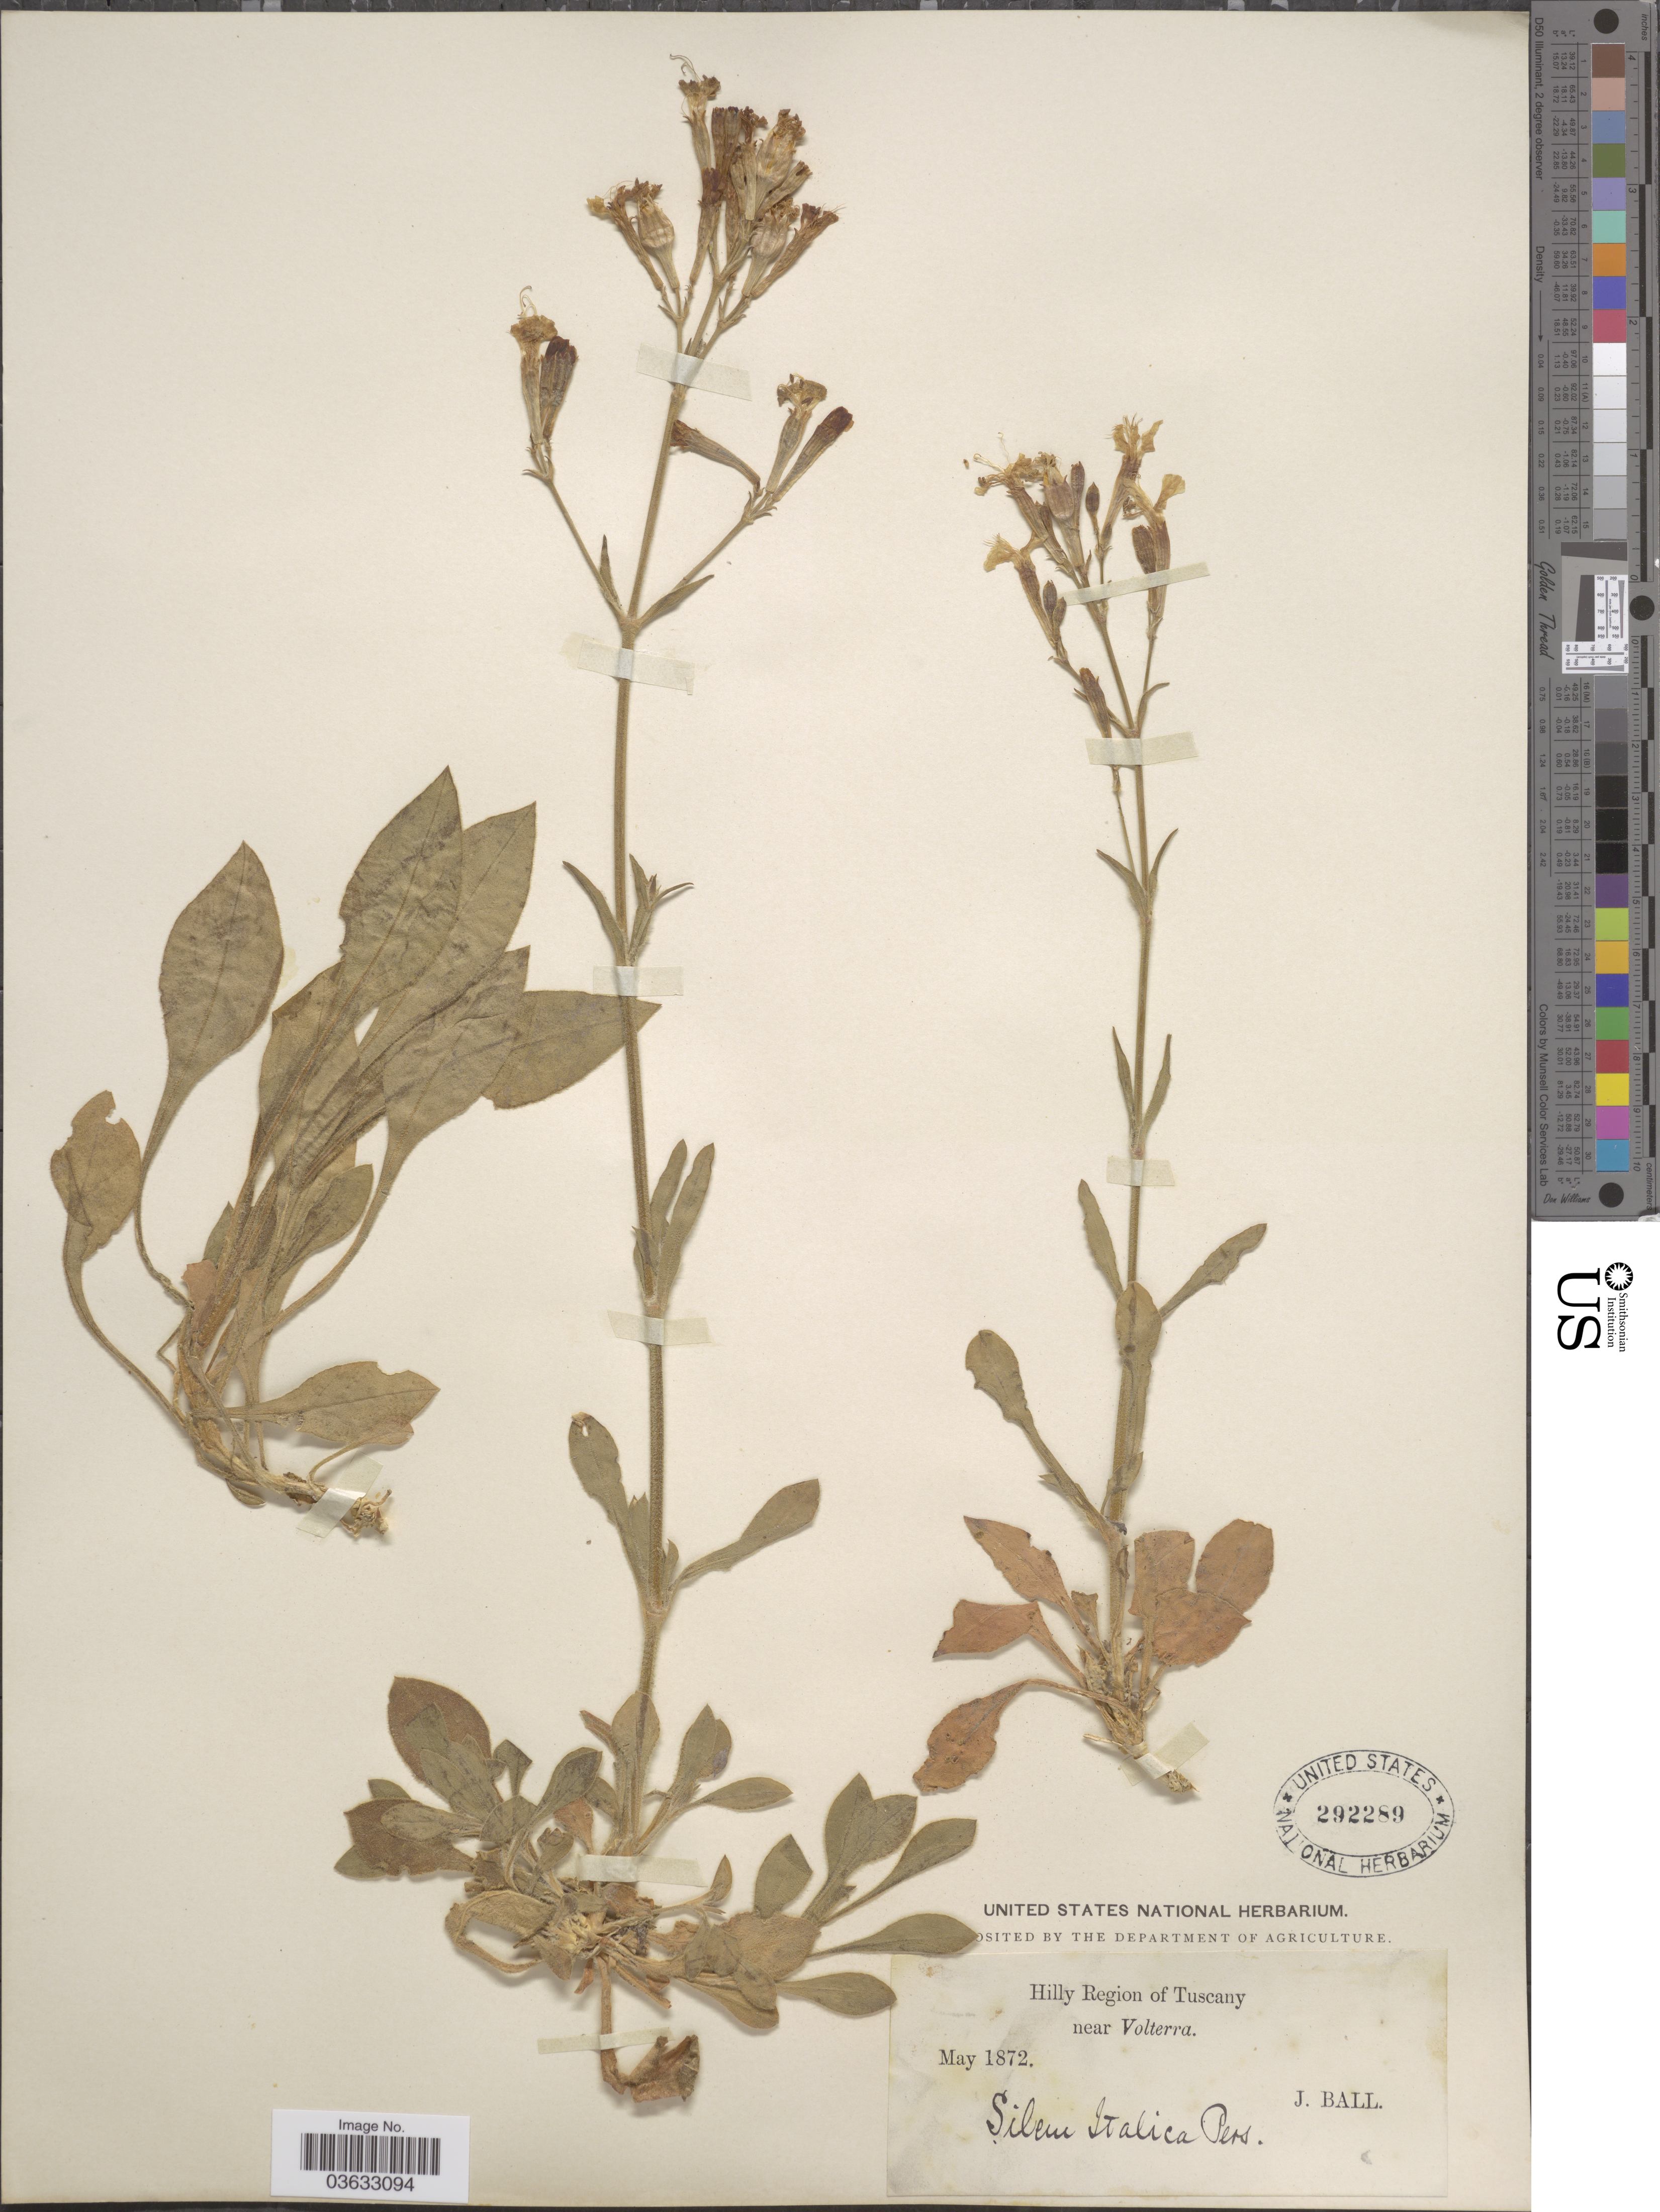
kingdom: Plantae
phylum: Tracheophyta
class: Magnoliopsida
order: Caryophyllales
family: Caryophyllaceae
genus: Silene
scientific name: Silene italica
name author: (L.) Pers.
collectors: J. Ball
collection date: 1872-05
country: Italy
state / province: Tuscany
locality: Hilly Region of Tuscany near Volterra.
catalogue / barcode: US 292289